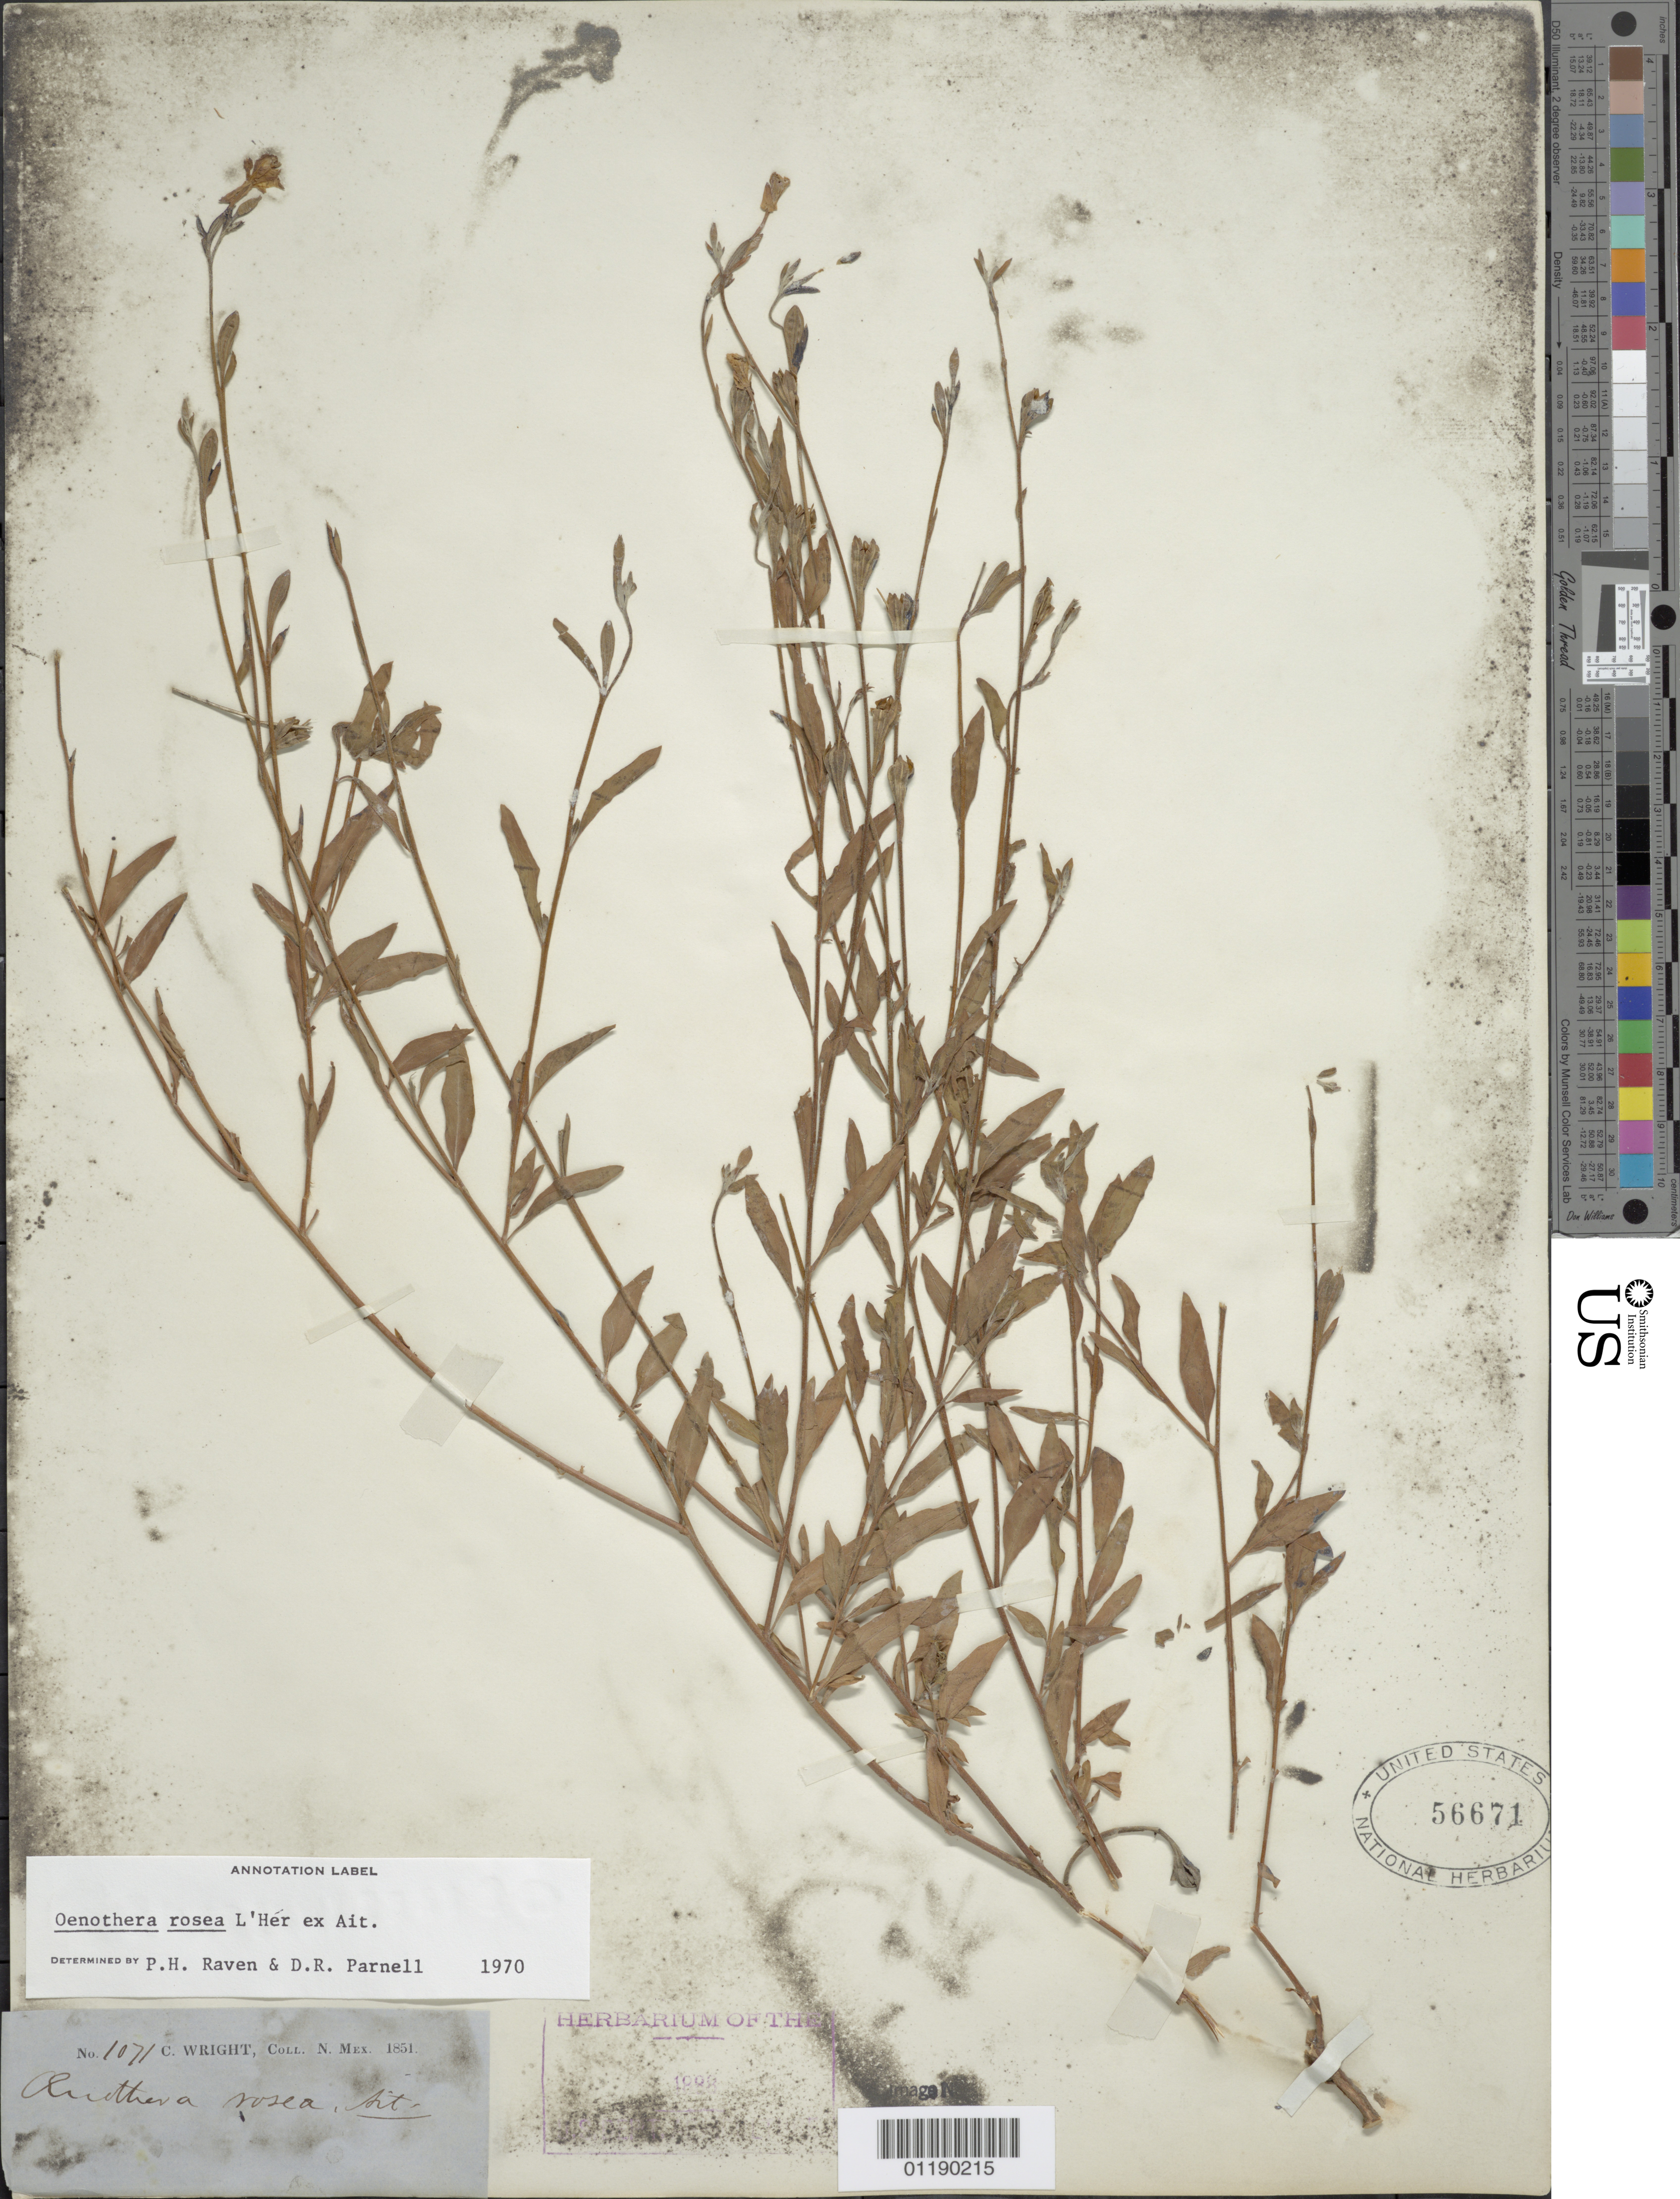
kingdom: Plantae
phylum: Tracheophyta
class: Magnoliopsida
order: Myrtales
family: Onagraceae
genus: Oenothera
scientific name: Oenothera rosea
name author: L'Hér. ex Aiton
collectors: C. Wright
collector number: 1071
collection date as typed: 1851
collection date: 1851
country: United States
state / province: New Mexico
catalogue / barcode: US 56671